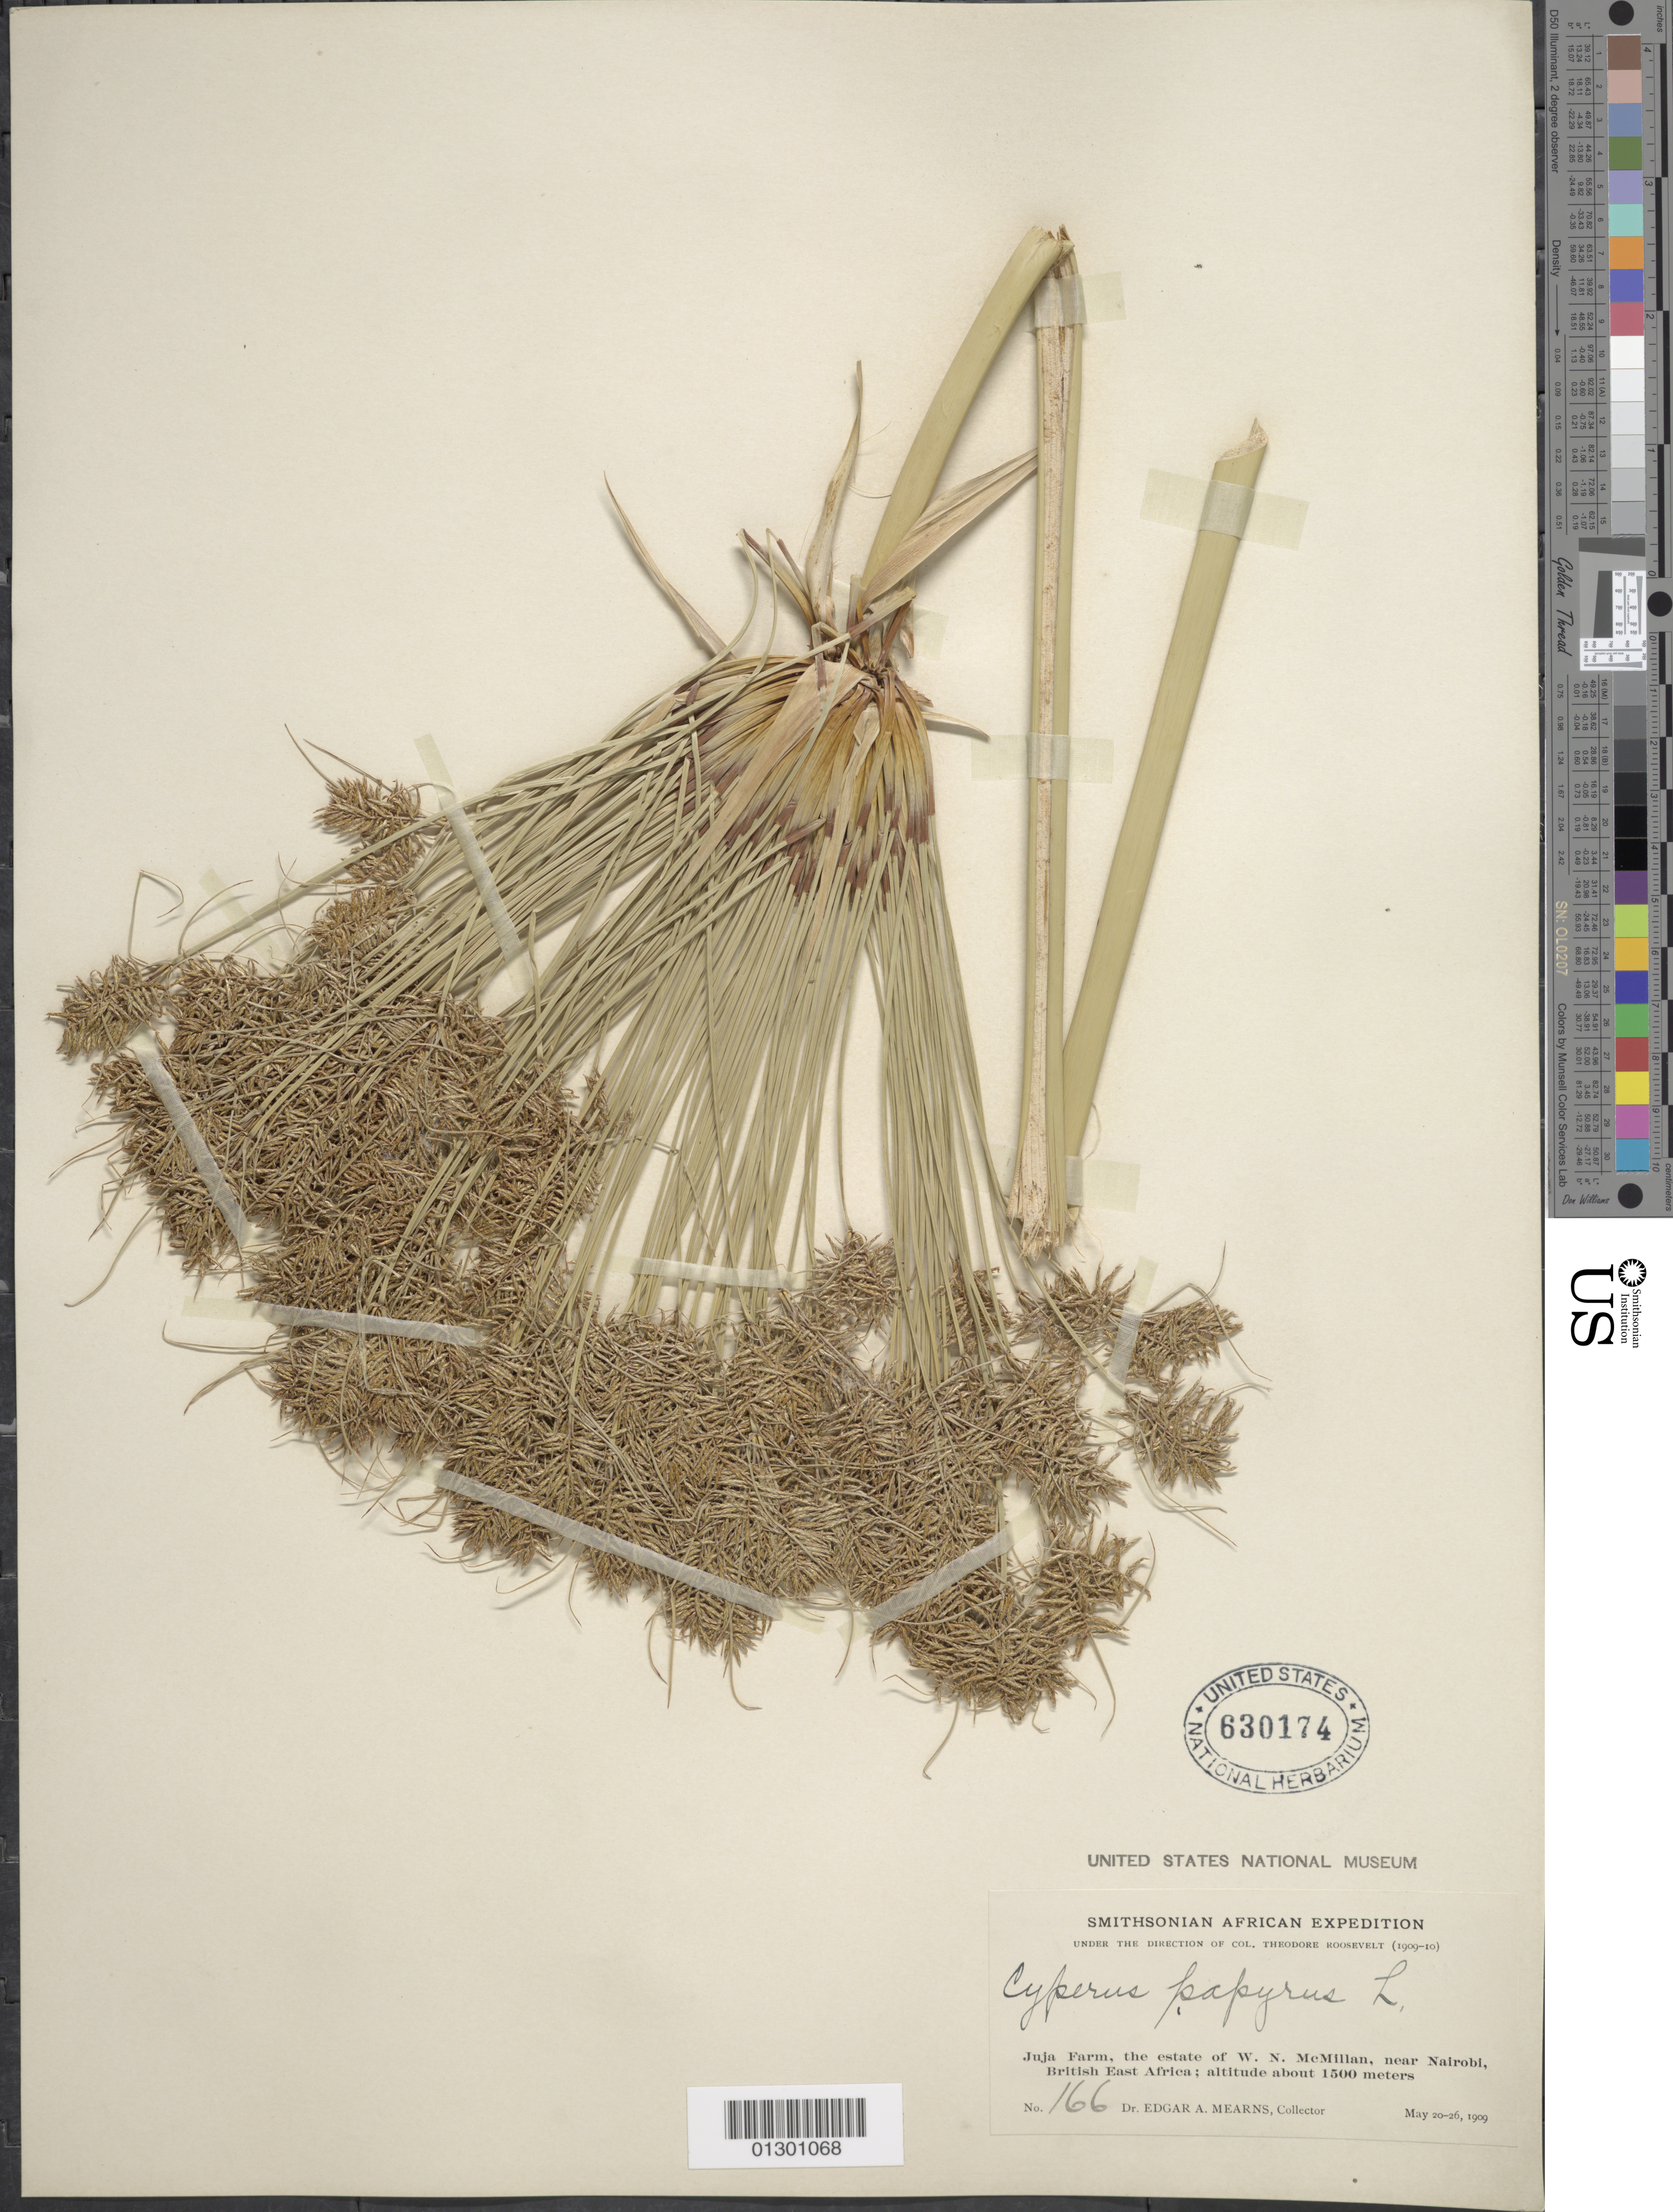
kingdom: Plantae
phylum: Tracheophyta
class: Liliopsida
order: Poales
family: Cyperaceae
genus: Cyperus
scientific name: Cyperus papyrus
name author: L.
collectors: E. A. Mearns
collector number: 166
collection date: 1909-05-20/1909-05-26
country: Kenya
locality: Juja Farm, the estate of WN McMillan, near Nairobi, British E Africa.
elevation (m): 1500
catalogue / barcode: US 630174